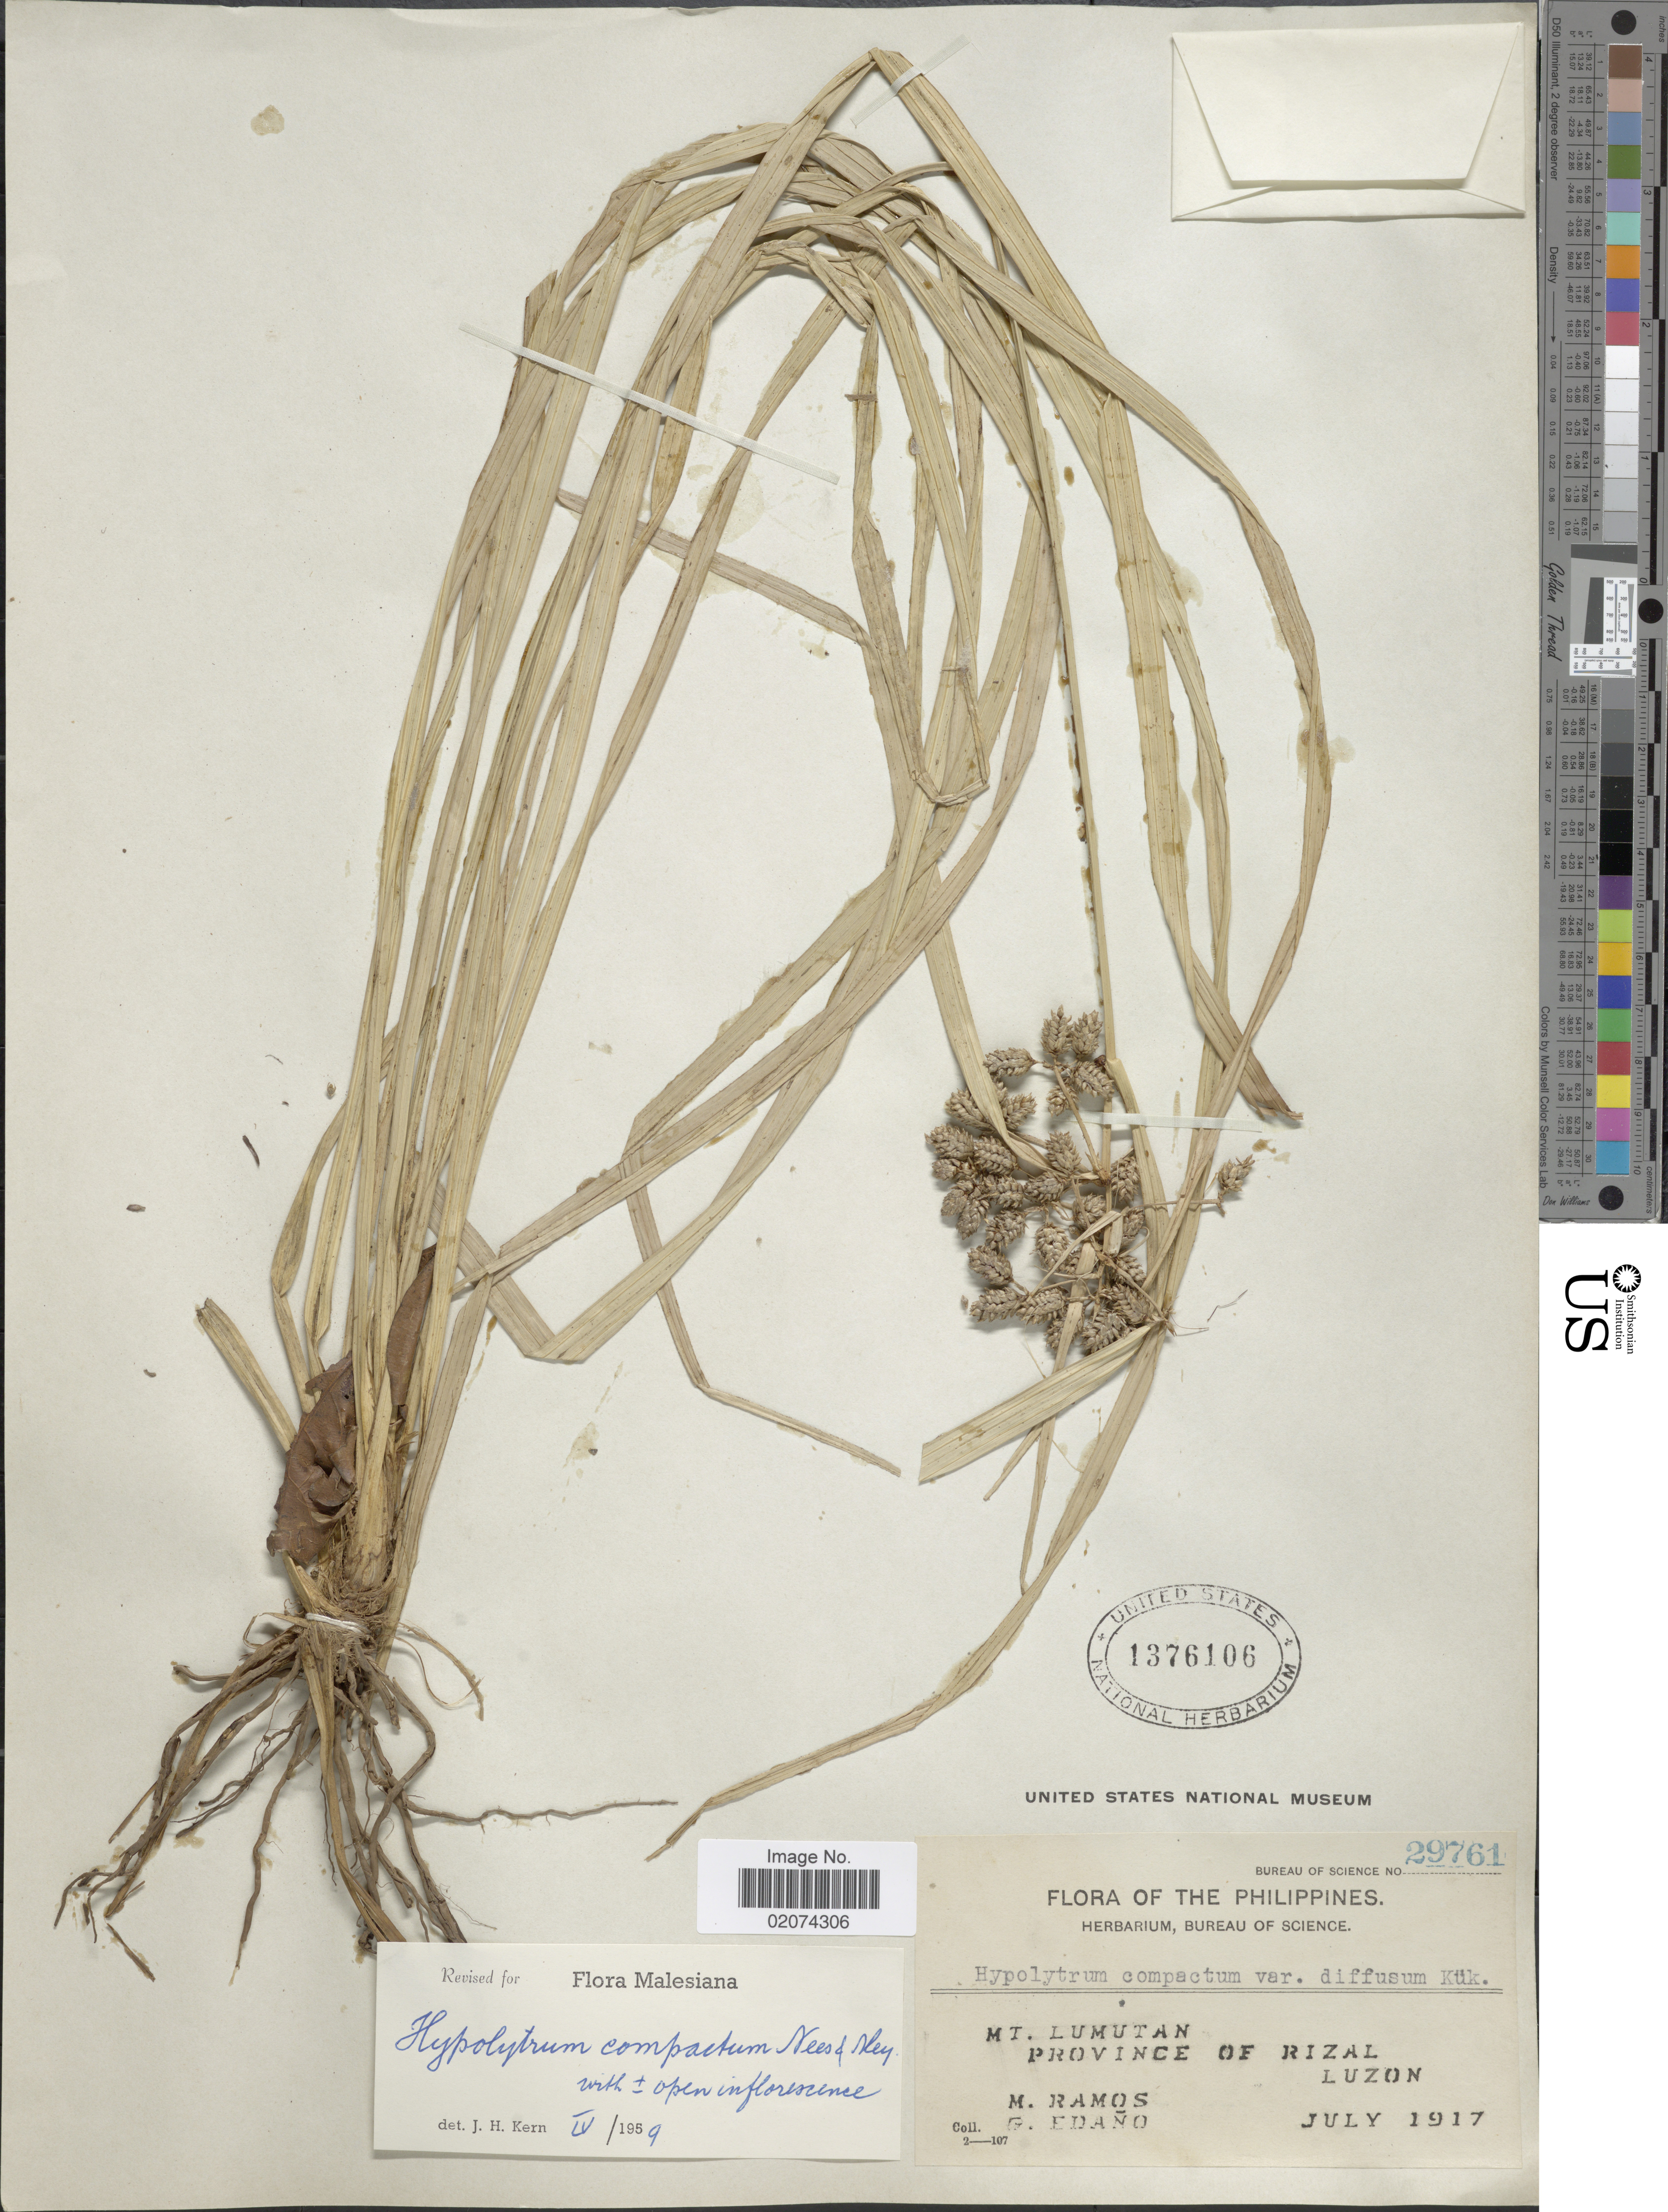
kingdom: Plantae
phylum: Tracheophyta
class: Liliopsida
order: Poales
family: Cyperaceae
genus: Hypolytrum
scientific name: Hypolytrum compactum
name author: Nees & Meyen ex Kunth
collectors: M. Ramos & G. Edaño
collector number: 29761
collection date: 1917-07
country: Philippines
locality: Mt. Lumutan, Province of Rizal, Luzon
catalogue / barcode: US 1376106